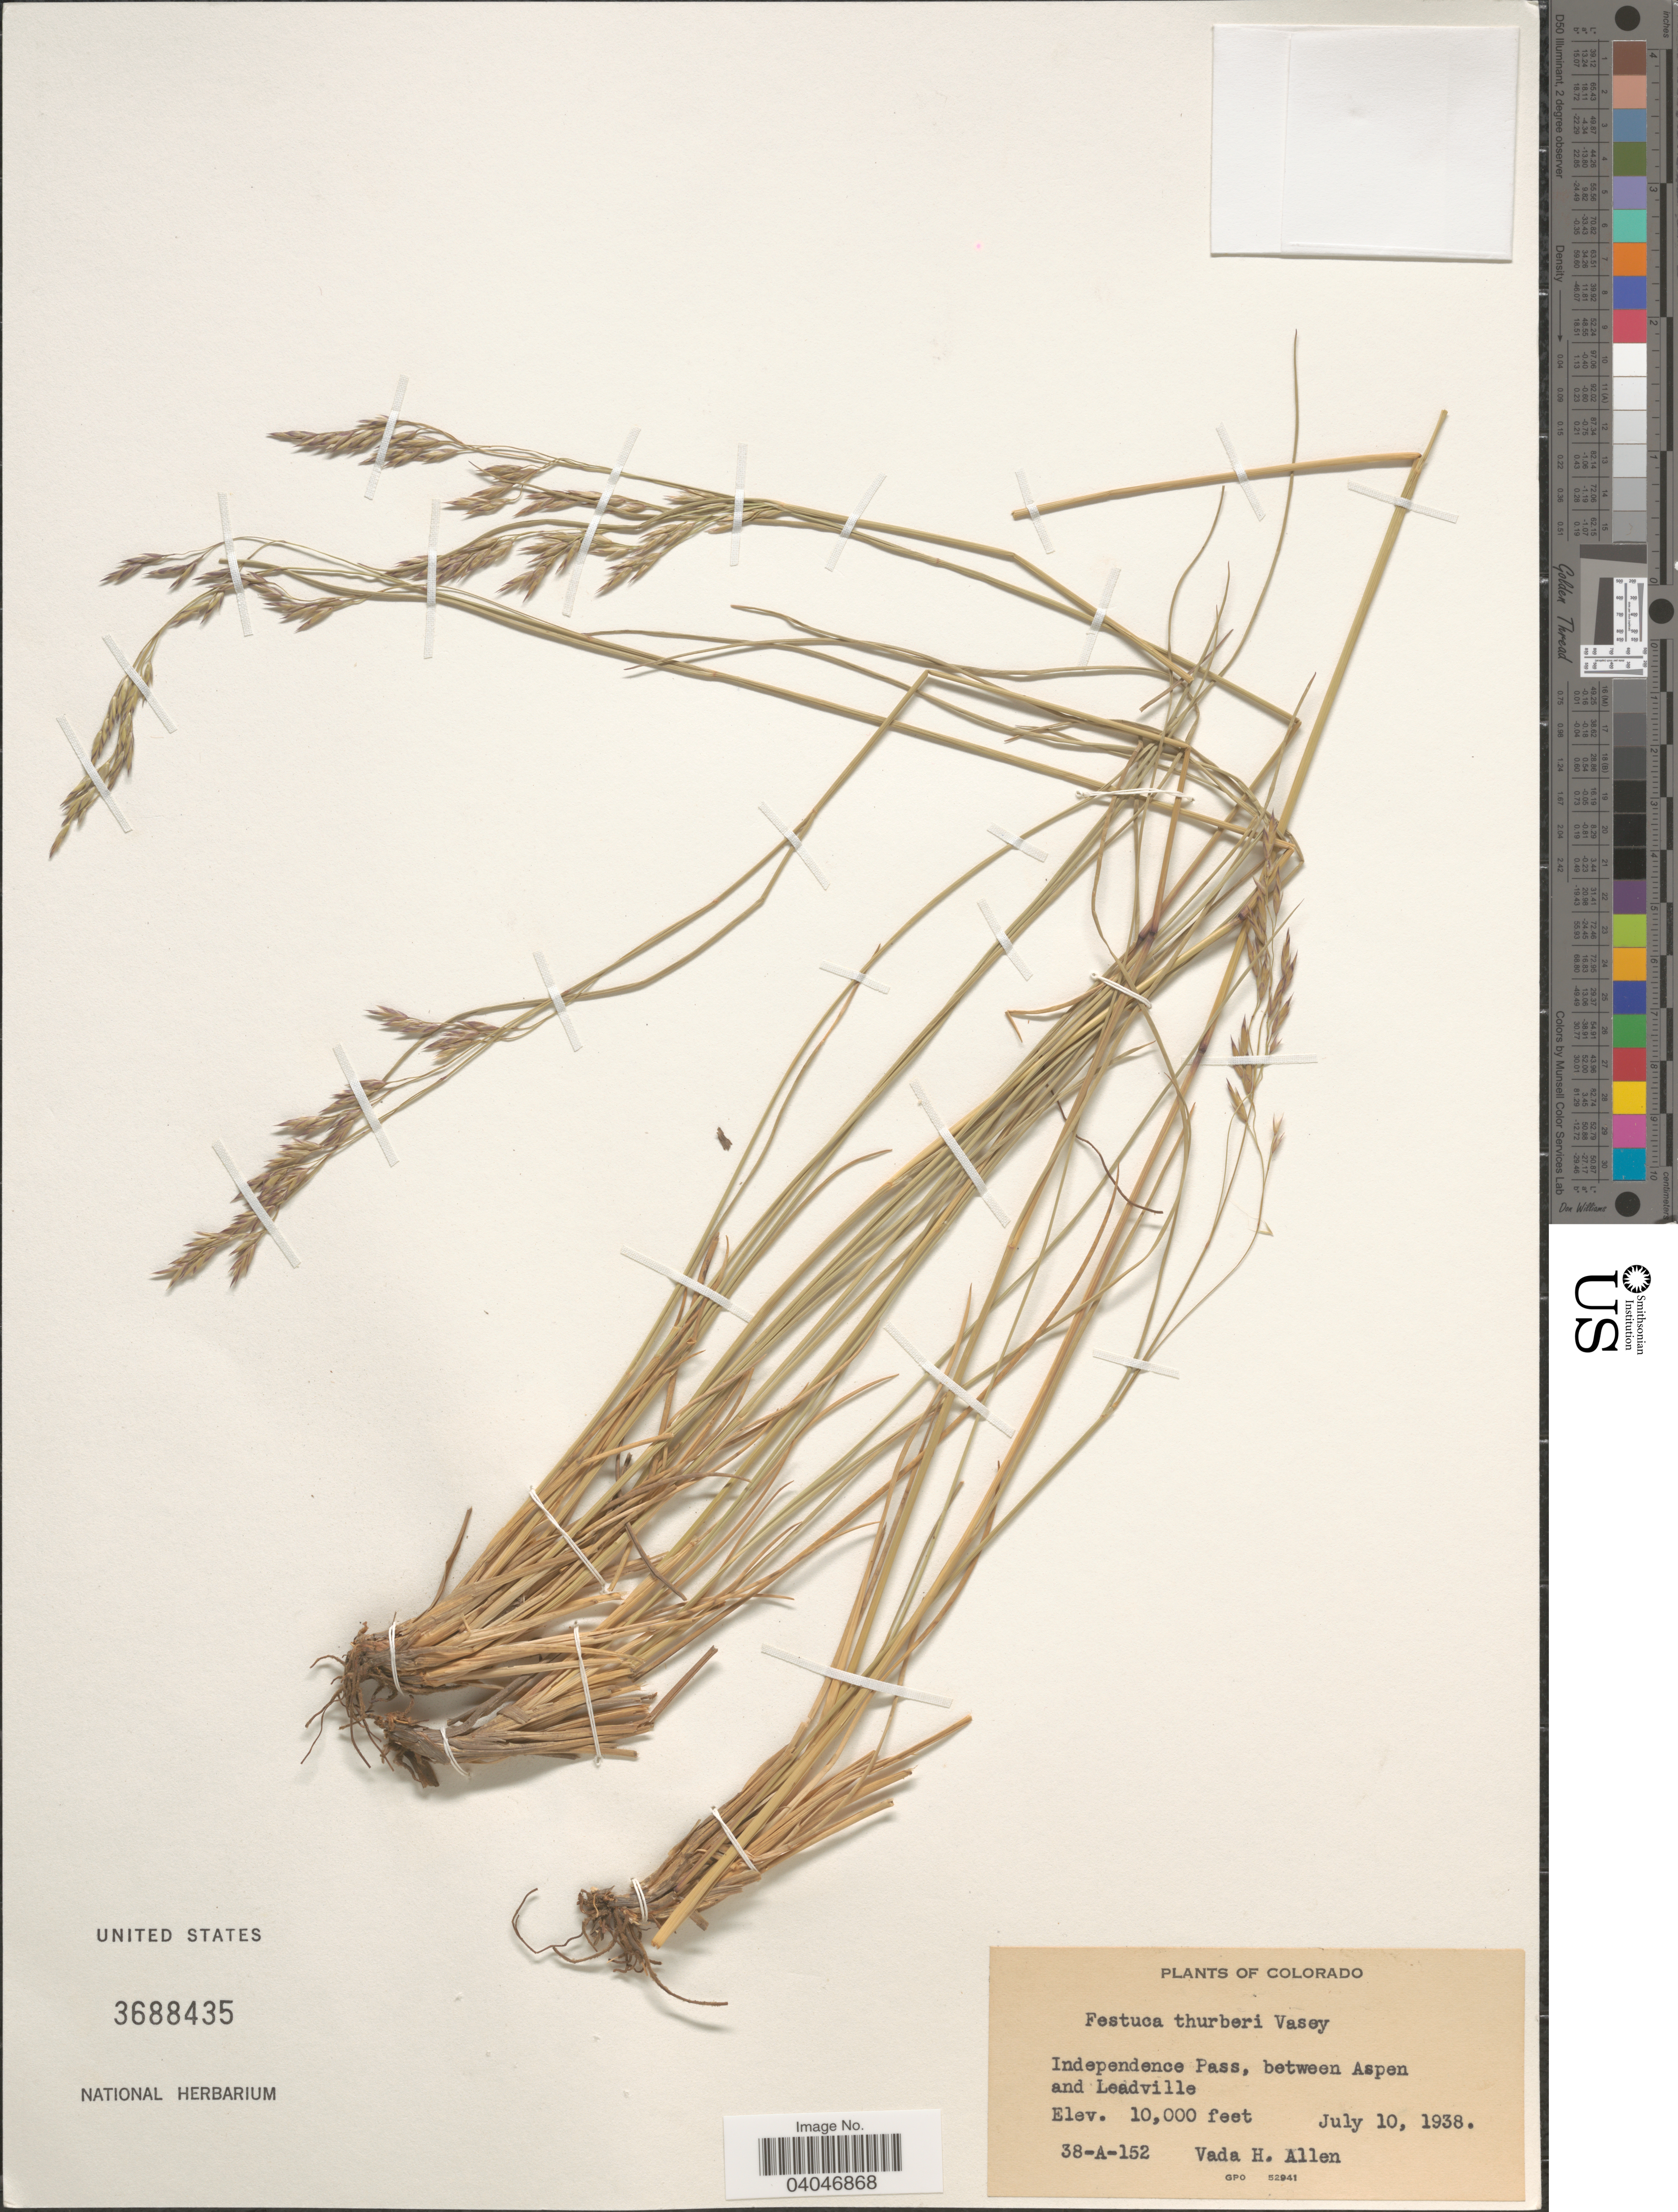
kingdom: Plantae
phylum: Tracheophyta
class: Liliopsida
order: Poales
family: Poaceae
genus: Festuca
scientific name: Festuca thurberi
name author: Vasey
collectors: V. Allen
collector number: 38-A-152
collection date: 1938-07-10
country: United States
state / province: Colorado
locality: Independence Pass, between Aspen and Leadville.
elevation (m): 3048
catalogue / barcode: US 3688435